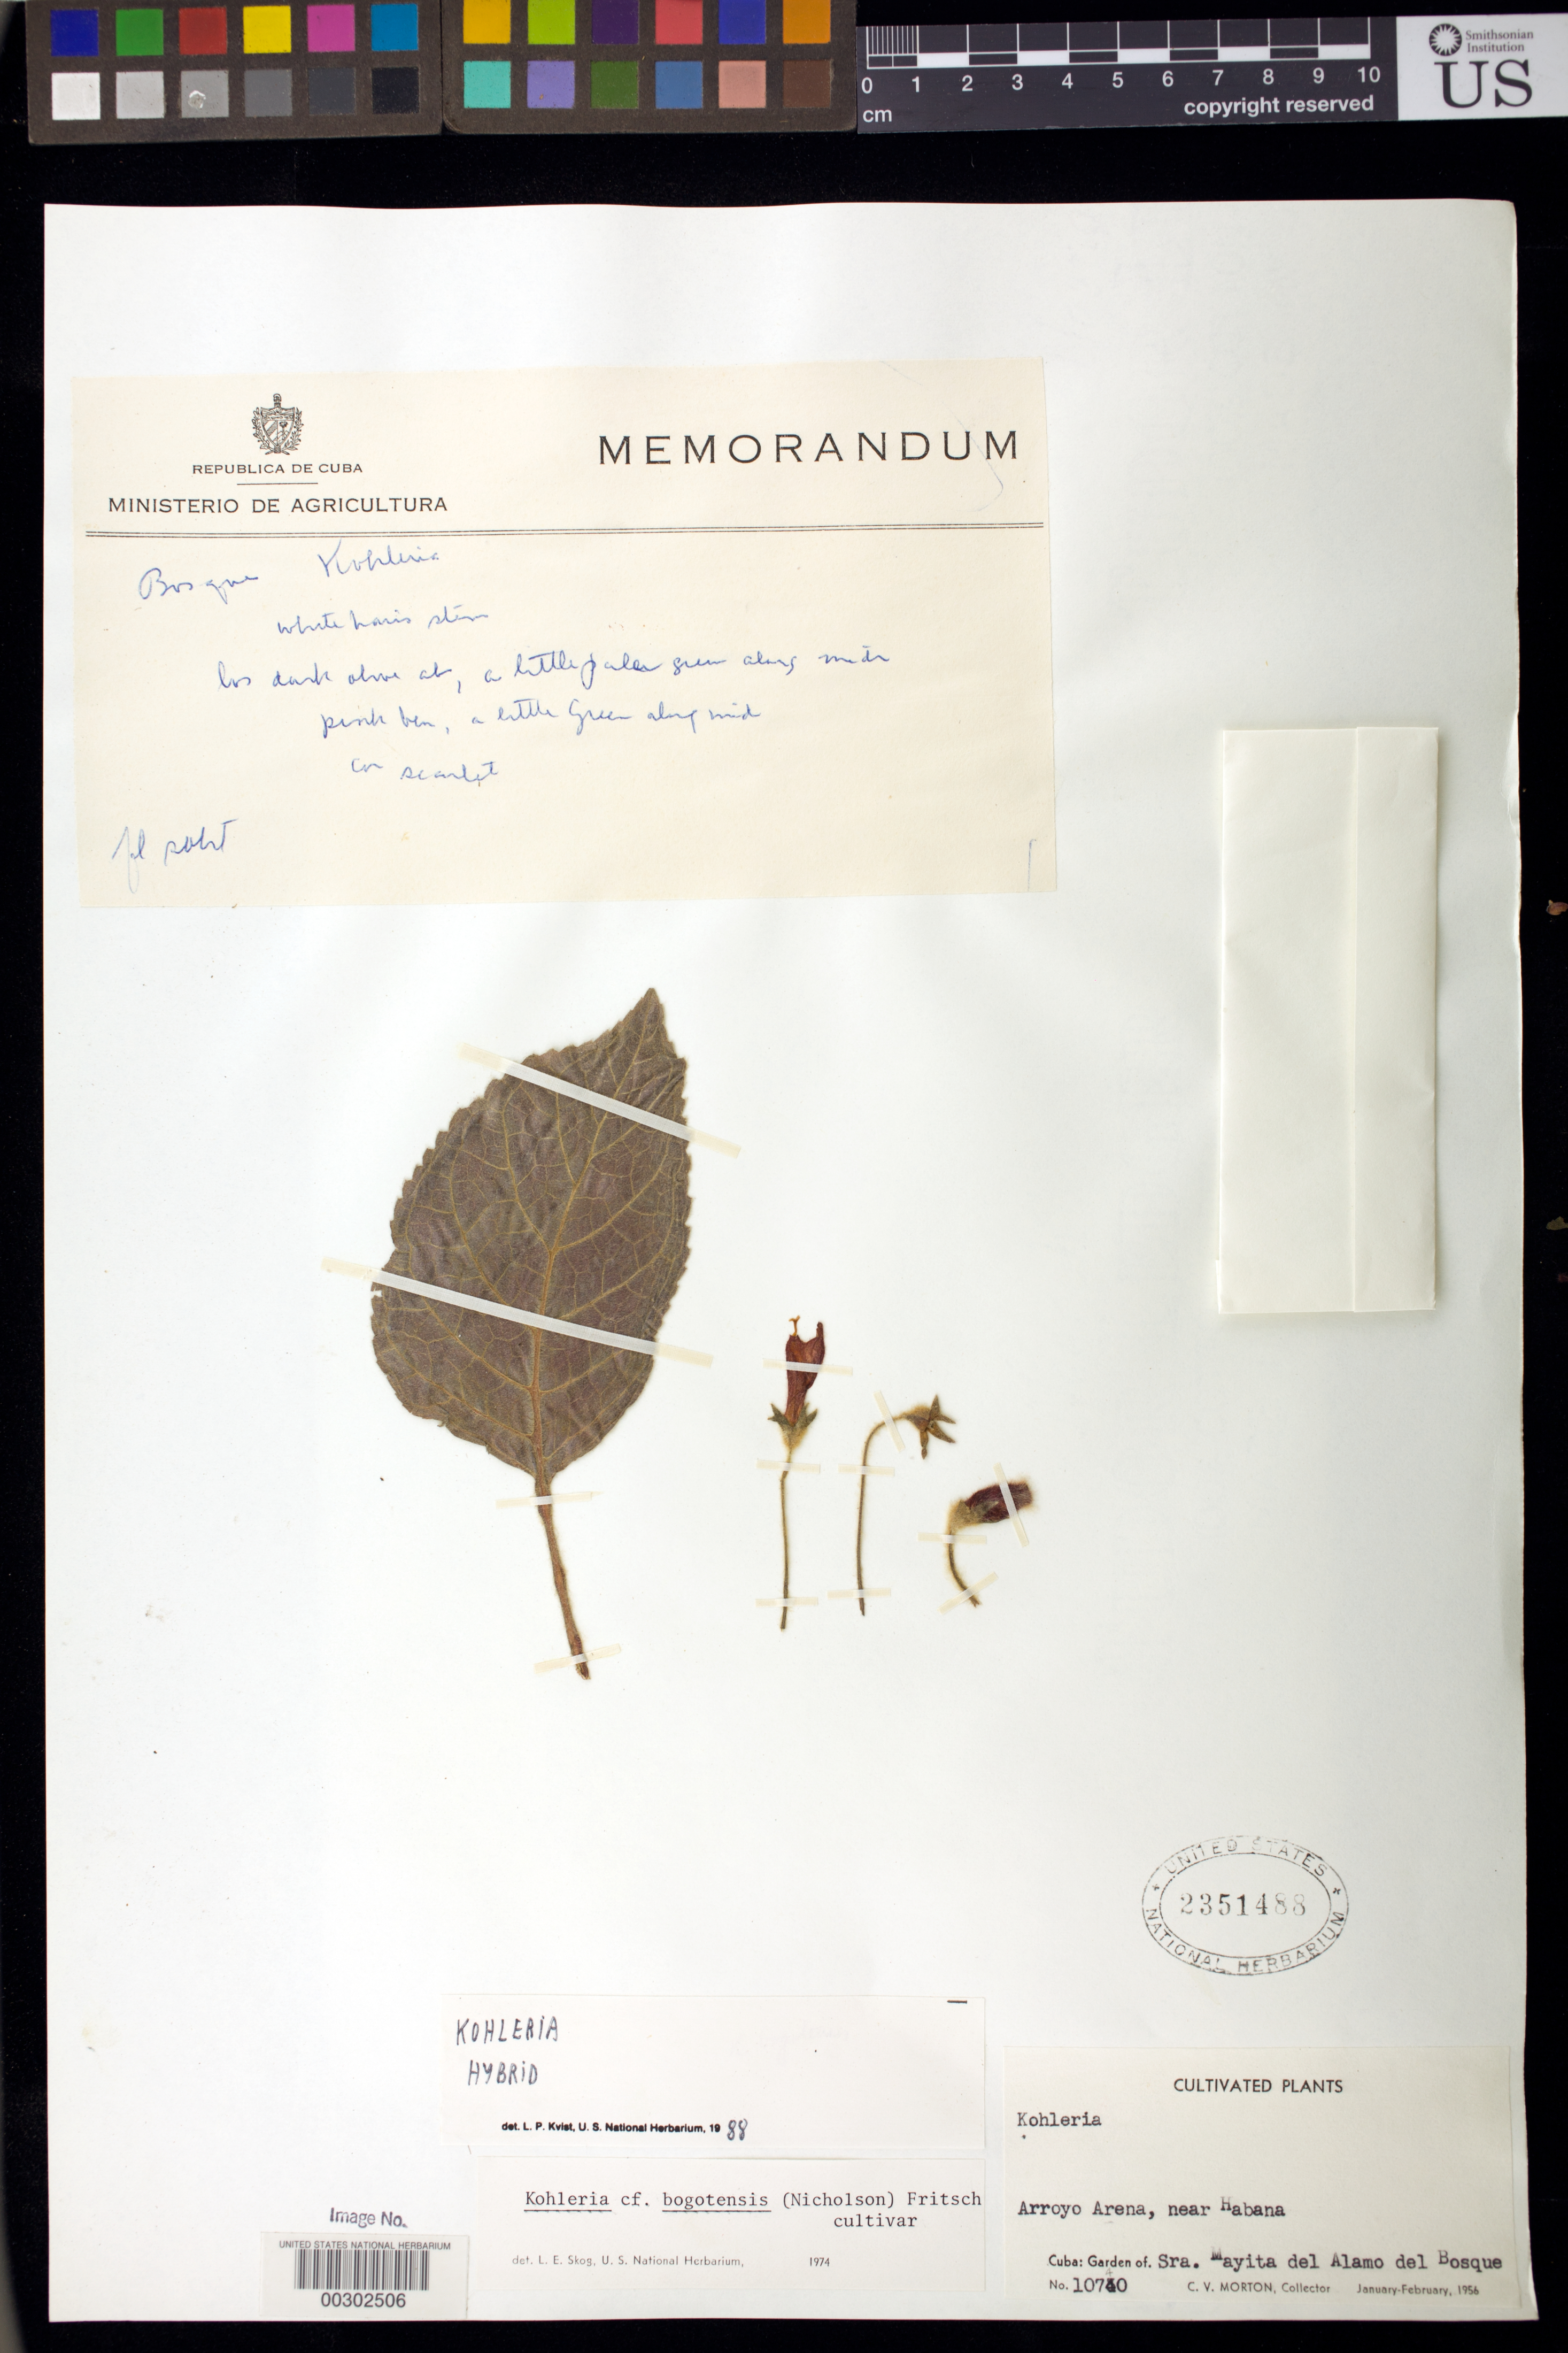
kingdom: Plantae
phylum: Tracheophyta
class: Magnoliopsida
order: Lamiales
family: Gesneriaceae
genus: Kohleria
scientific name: Kohleria hybrid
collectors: C. V. Morton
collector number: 10740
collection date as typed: Jan-Feb 1956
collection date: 1956-01/1956-02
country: Cuba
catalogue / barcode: US 2351488